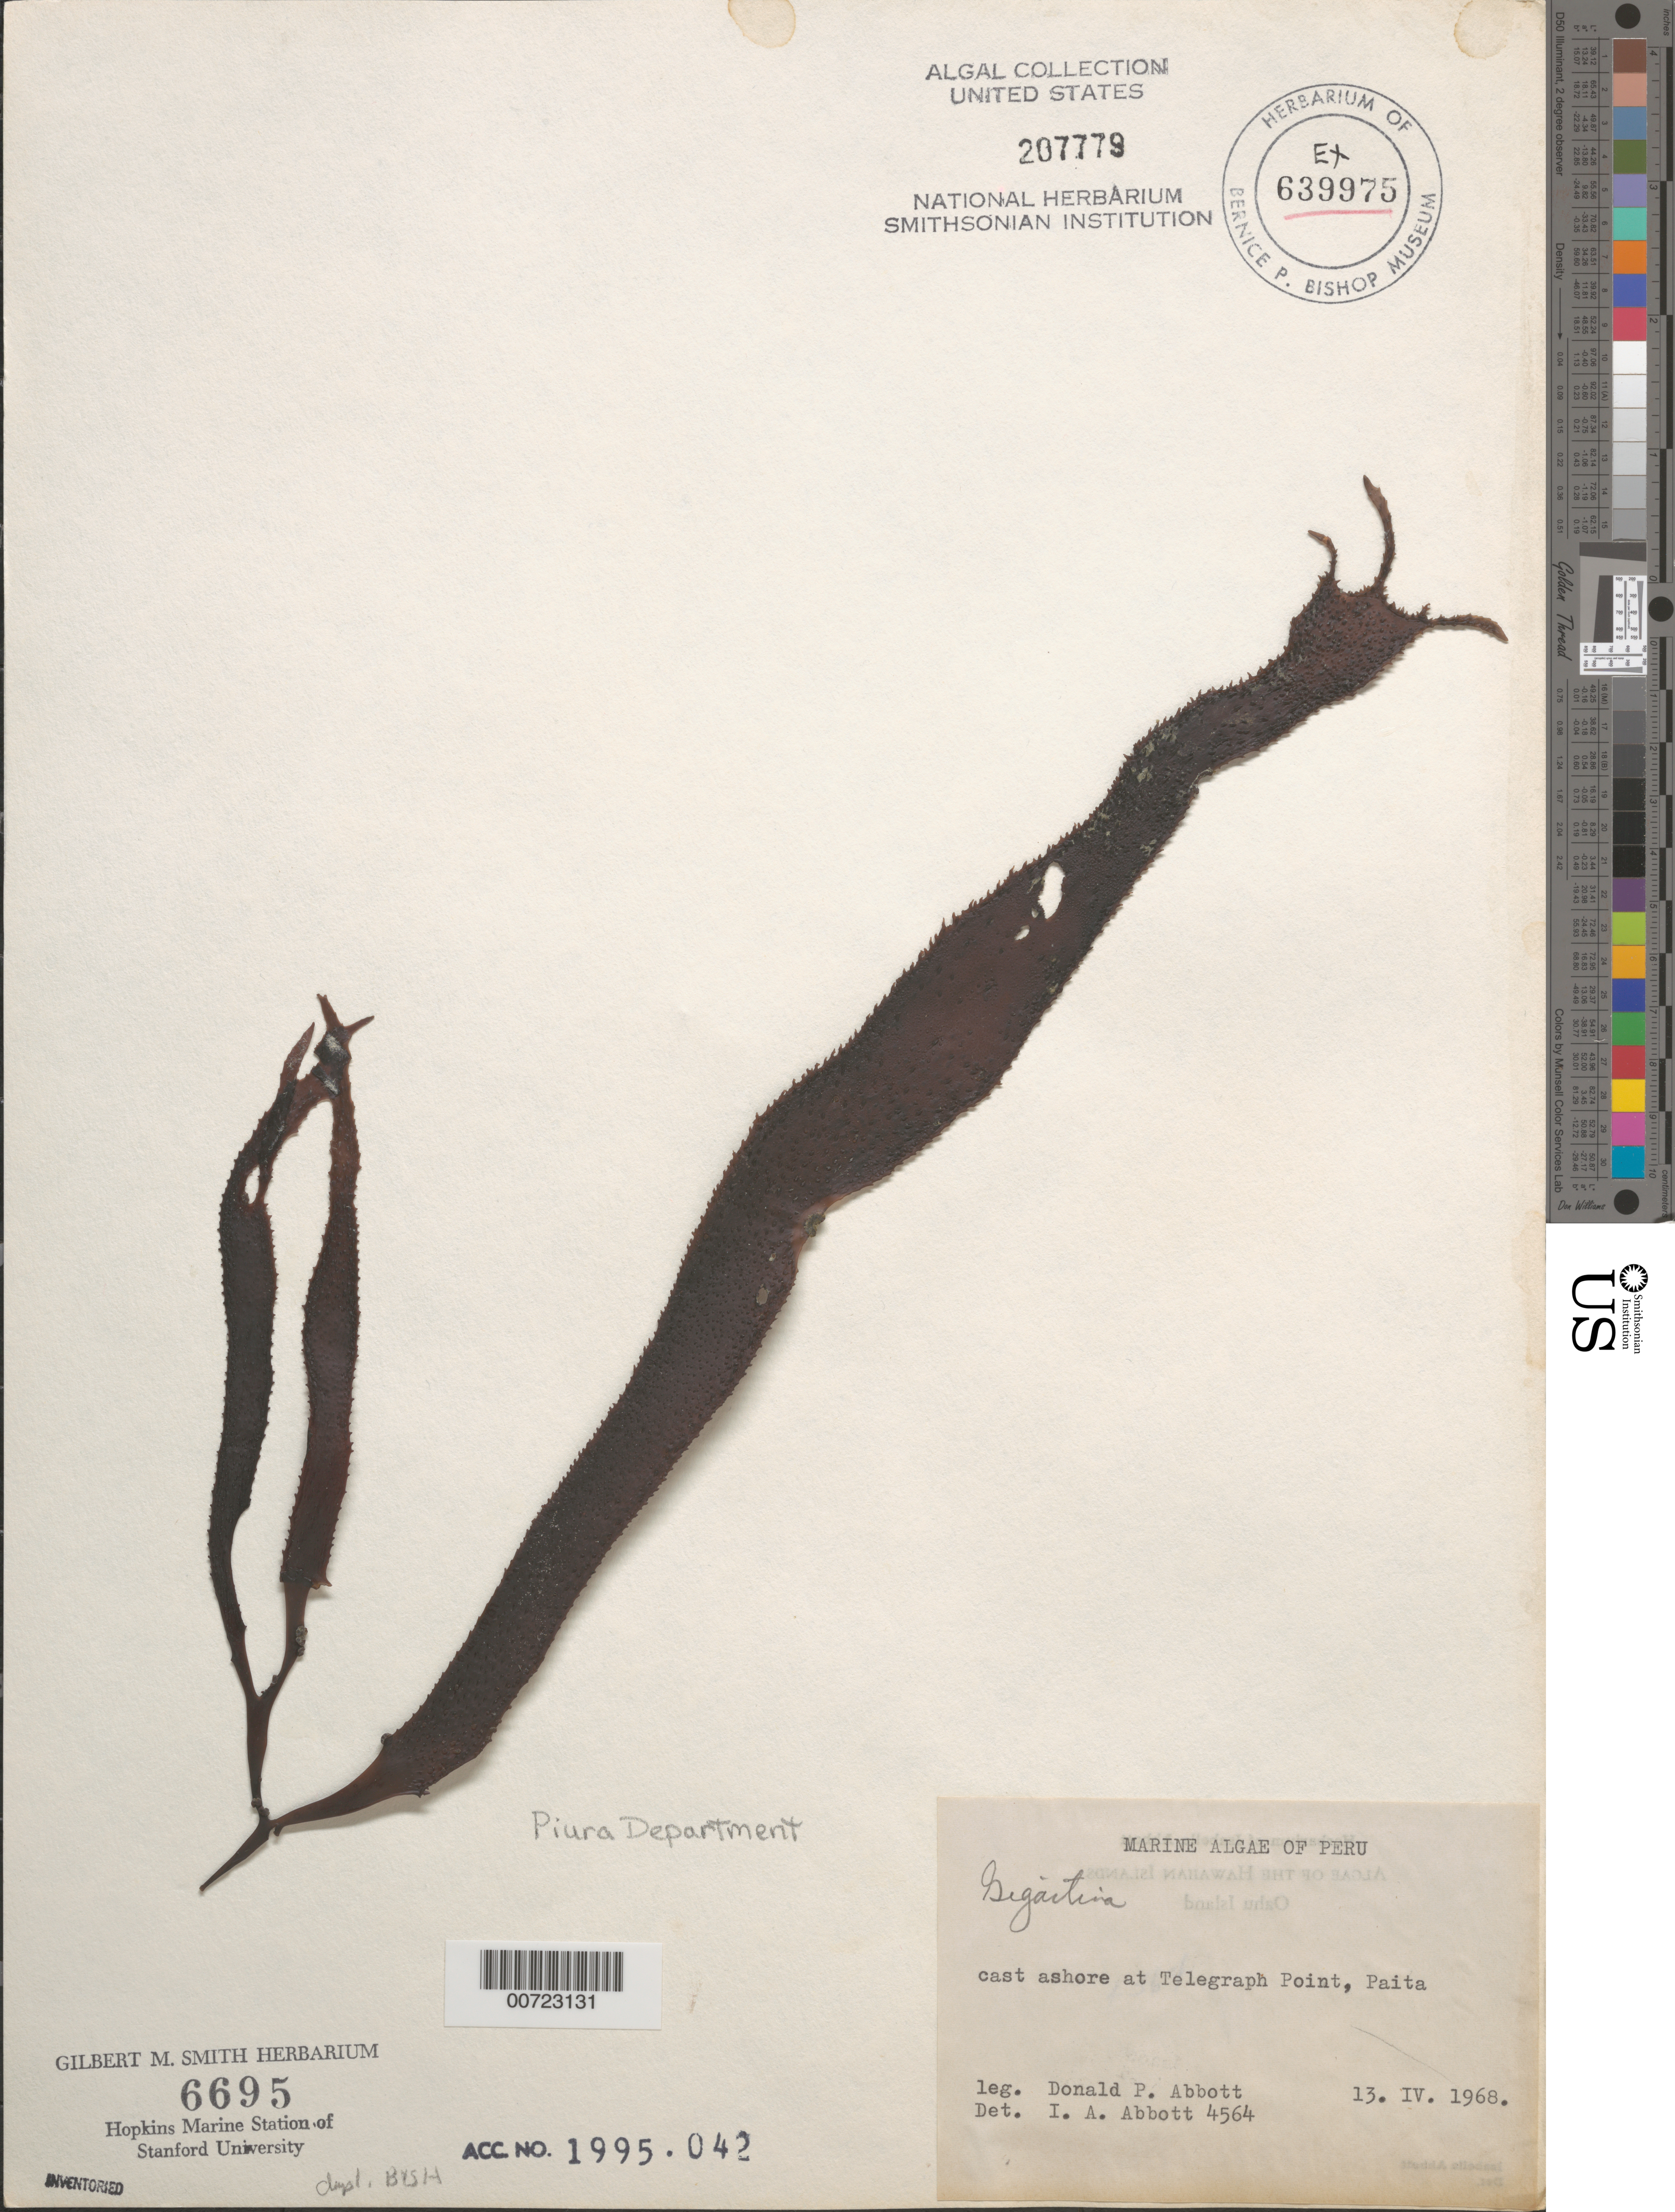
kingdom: Plantae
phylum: Rhodophyta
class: Florideophyceae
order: Gigartinales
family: Gigartinaceae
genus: Gigartina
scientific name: Gigartina sp.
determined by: Abbott, Isabella A.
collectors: D. P. Abbott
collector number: IAA 4564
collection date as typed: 13 Apr 1968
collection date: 1968-04-13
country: Peru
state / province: Piura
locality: Telegraph Point, Paita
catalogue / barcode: US 207779